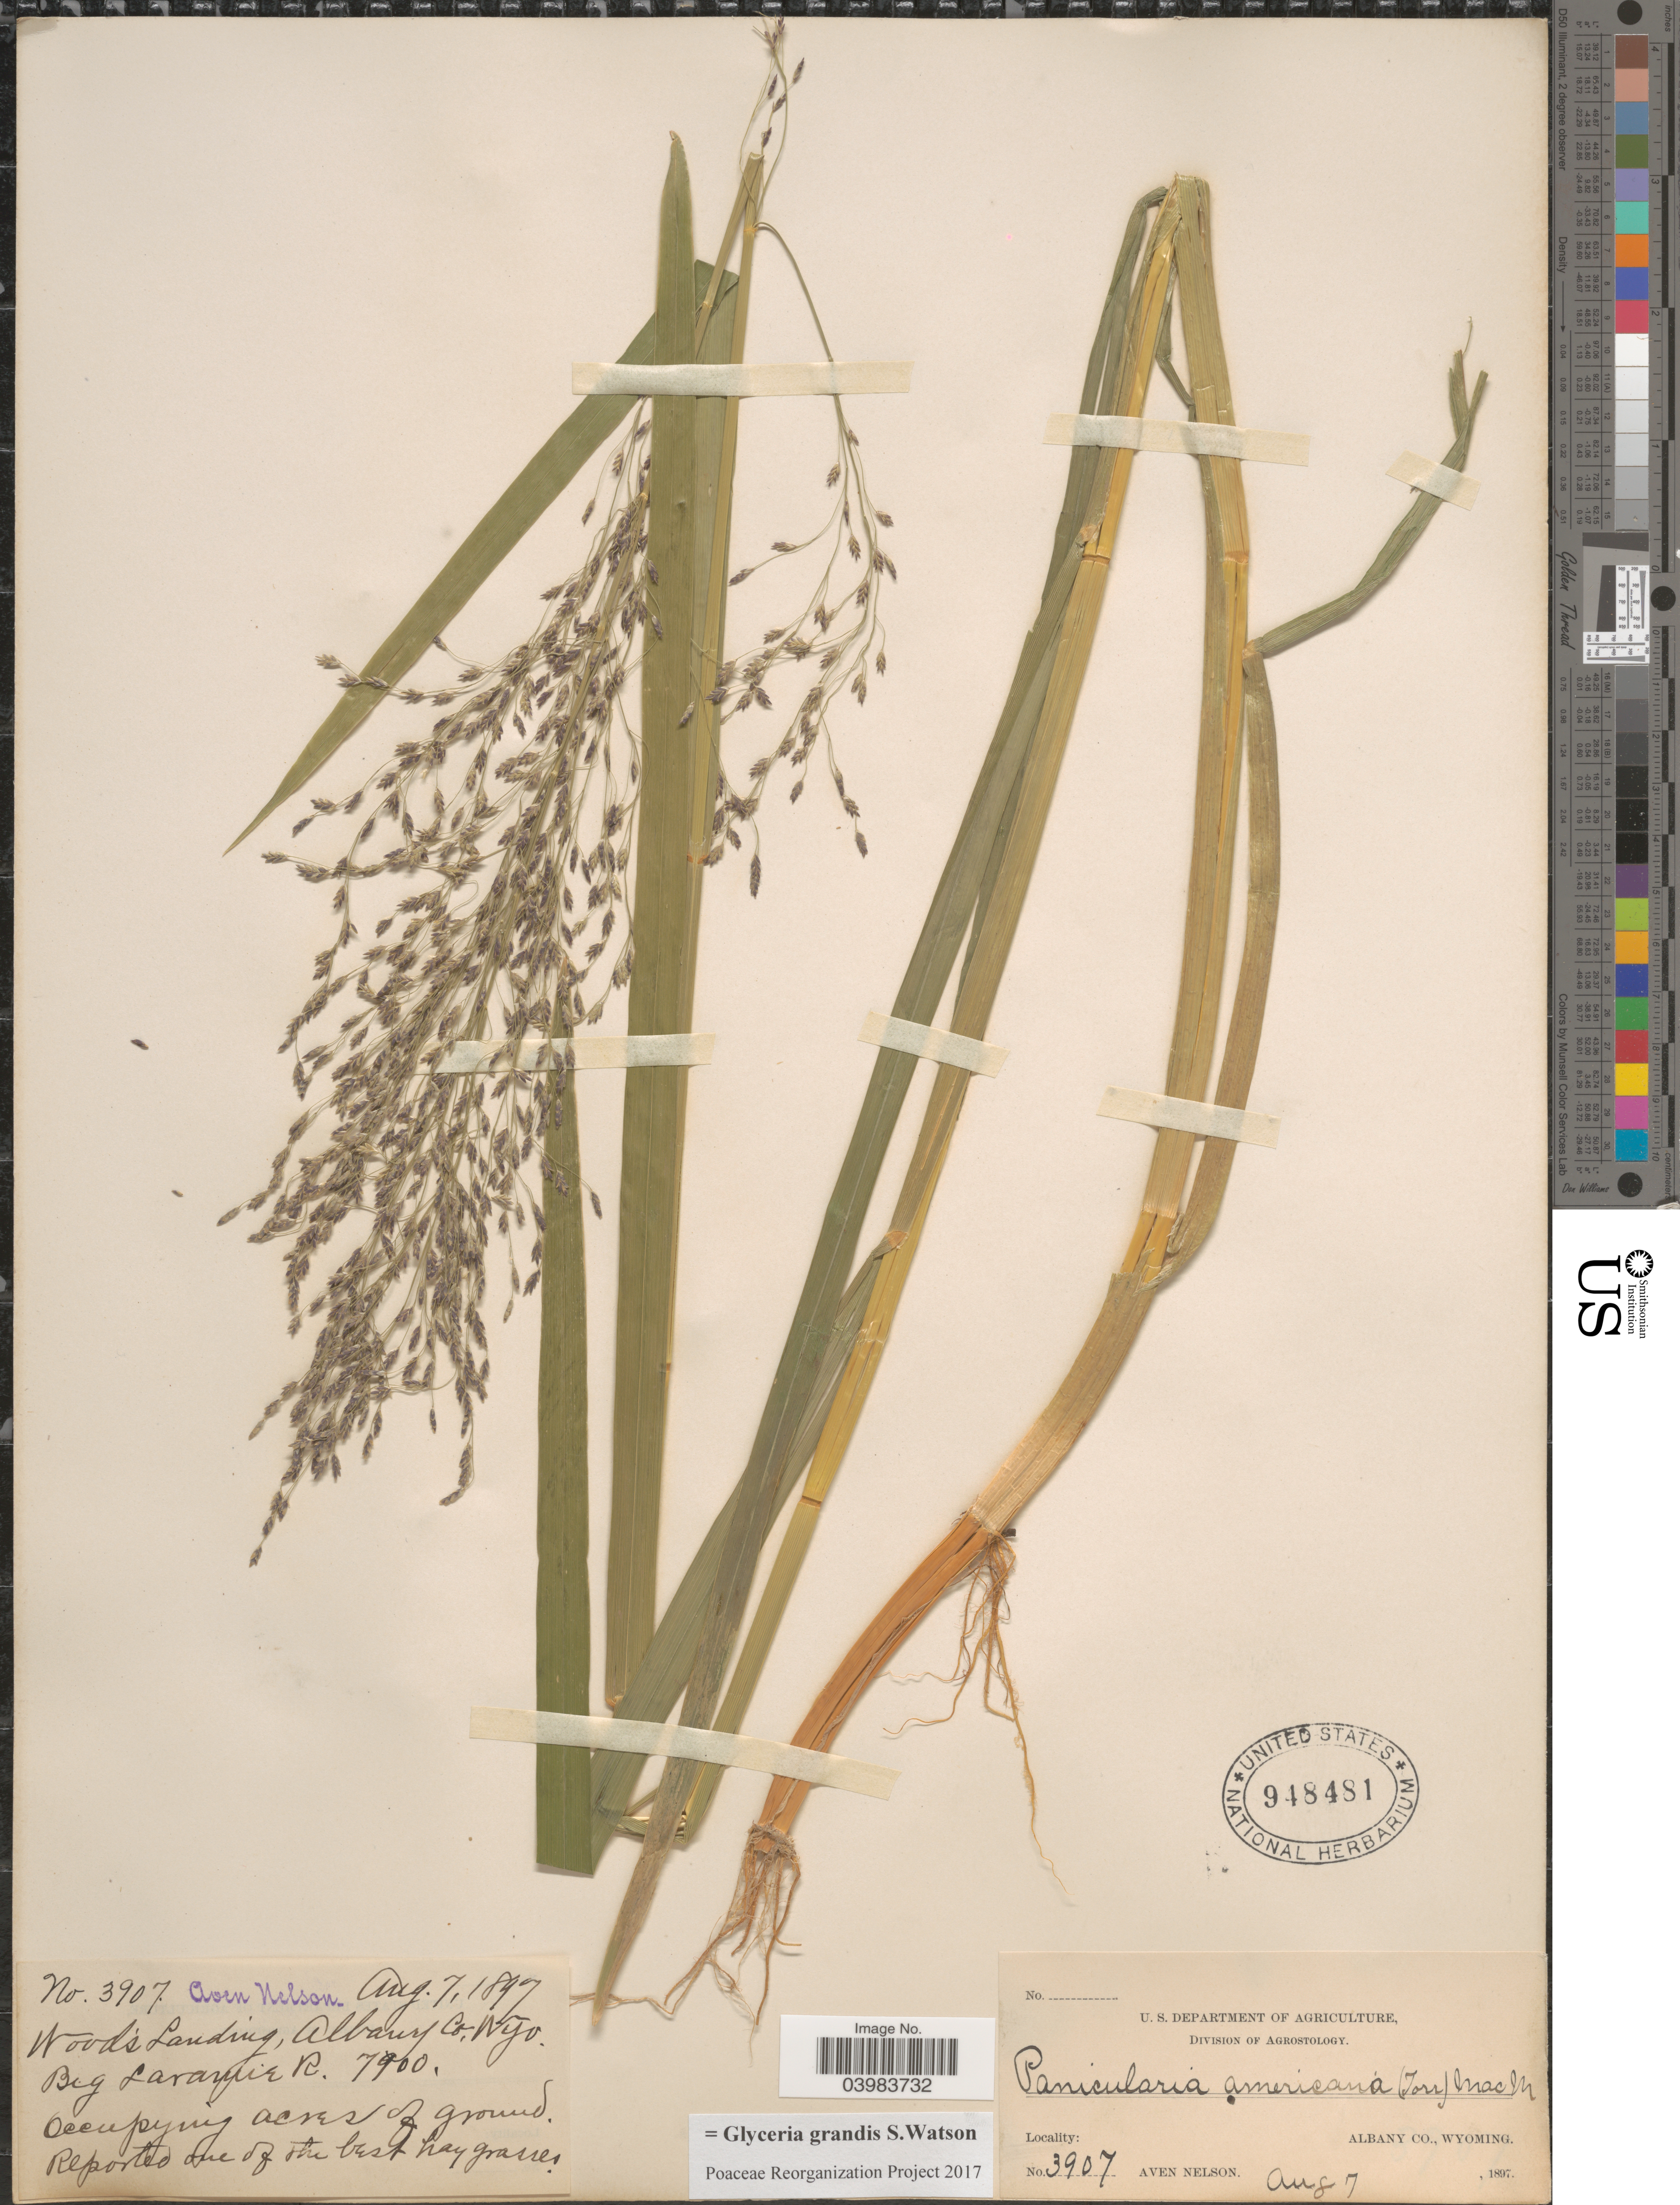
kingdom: Plantae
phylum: Tracheophyta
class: Liliopsida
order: Poales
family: Poaceae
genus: Glyceria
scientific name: Glyceria grandis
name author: S. Watson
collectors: A. Nelson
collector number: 3907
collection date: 1897-08-07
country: United States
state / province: Wyoming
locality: Woods Landing, Albany Co. Big Laramie R.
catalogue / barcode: US 948481